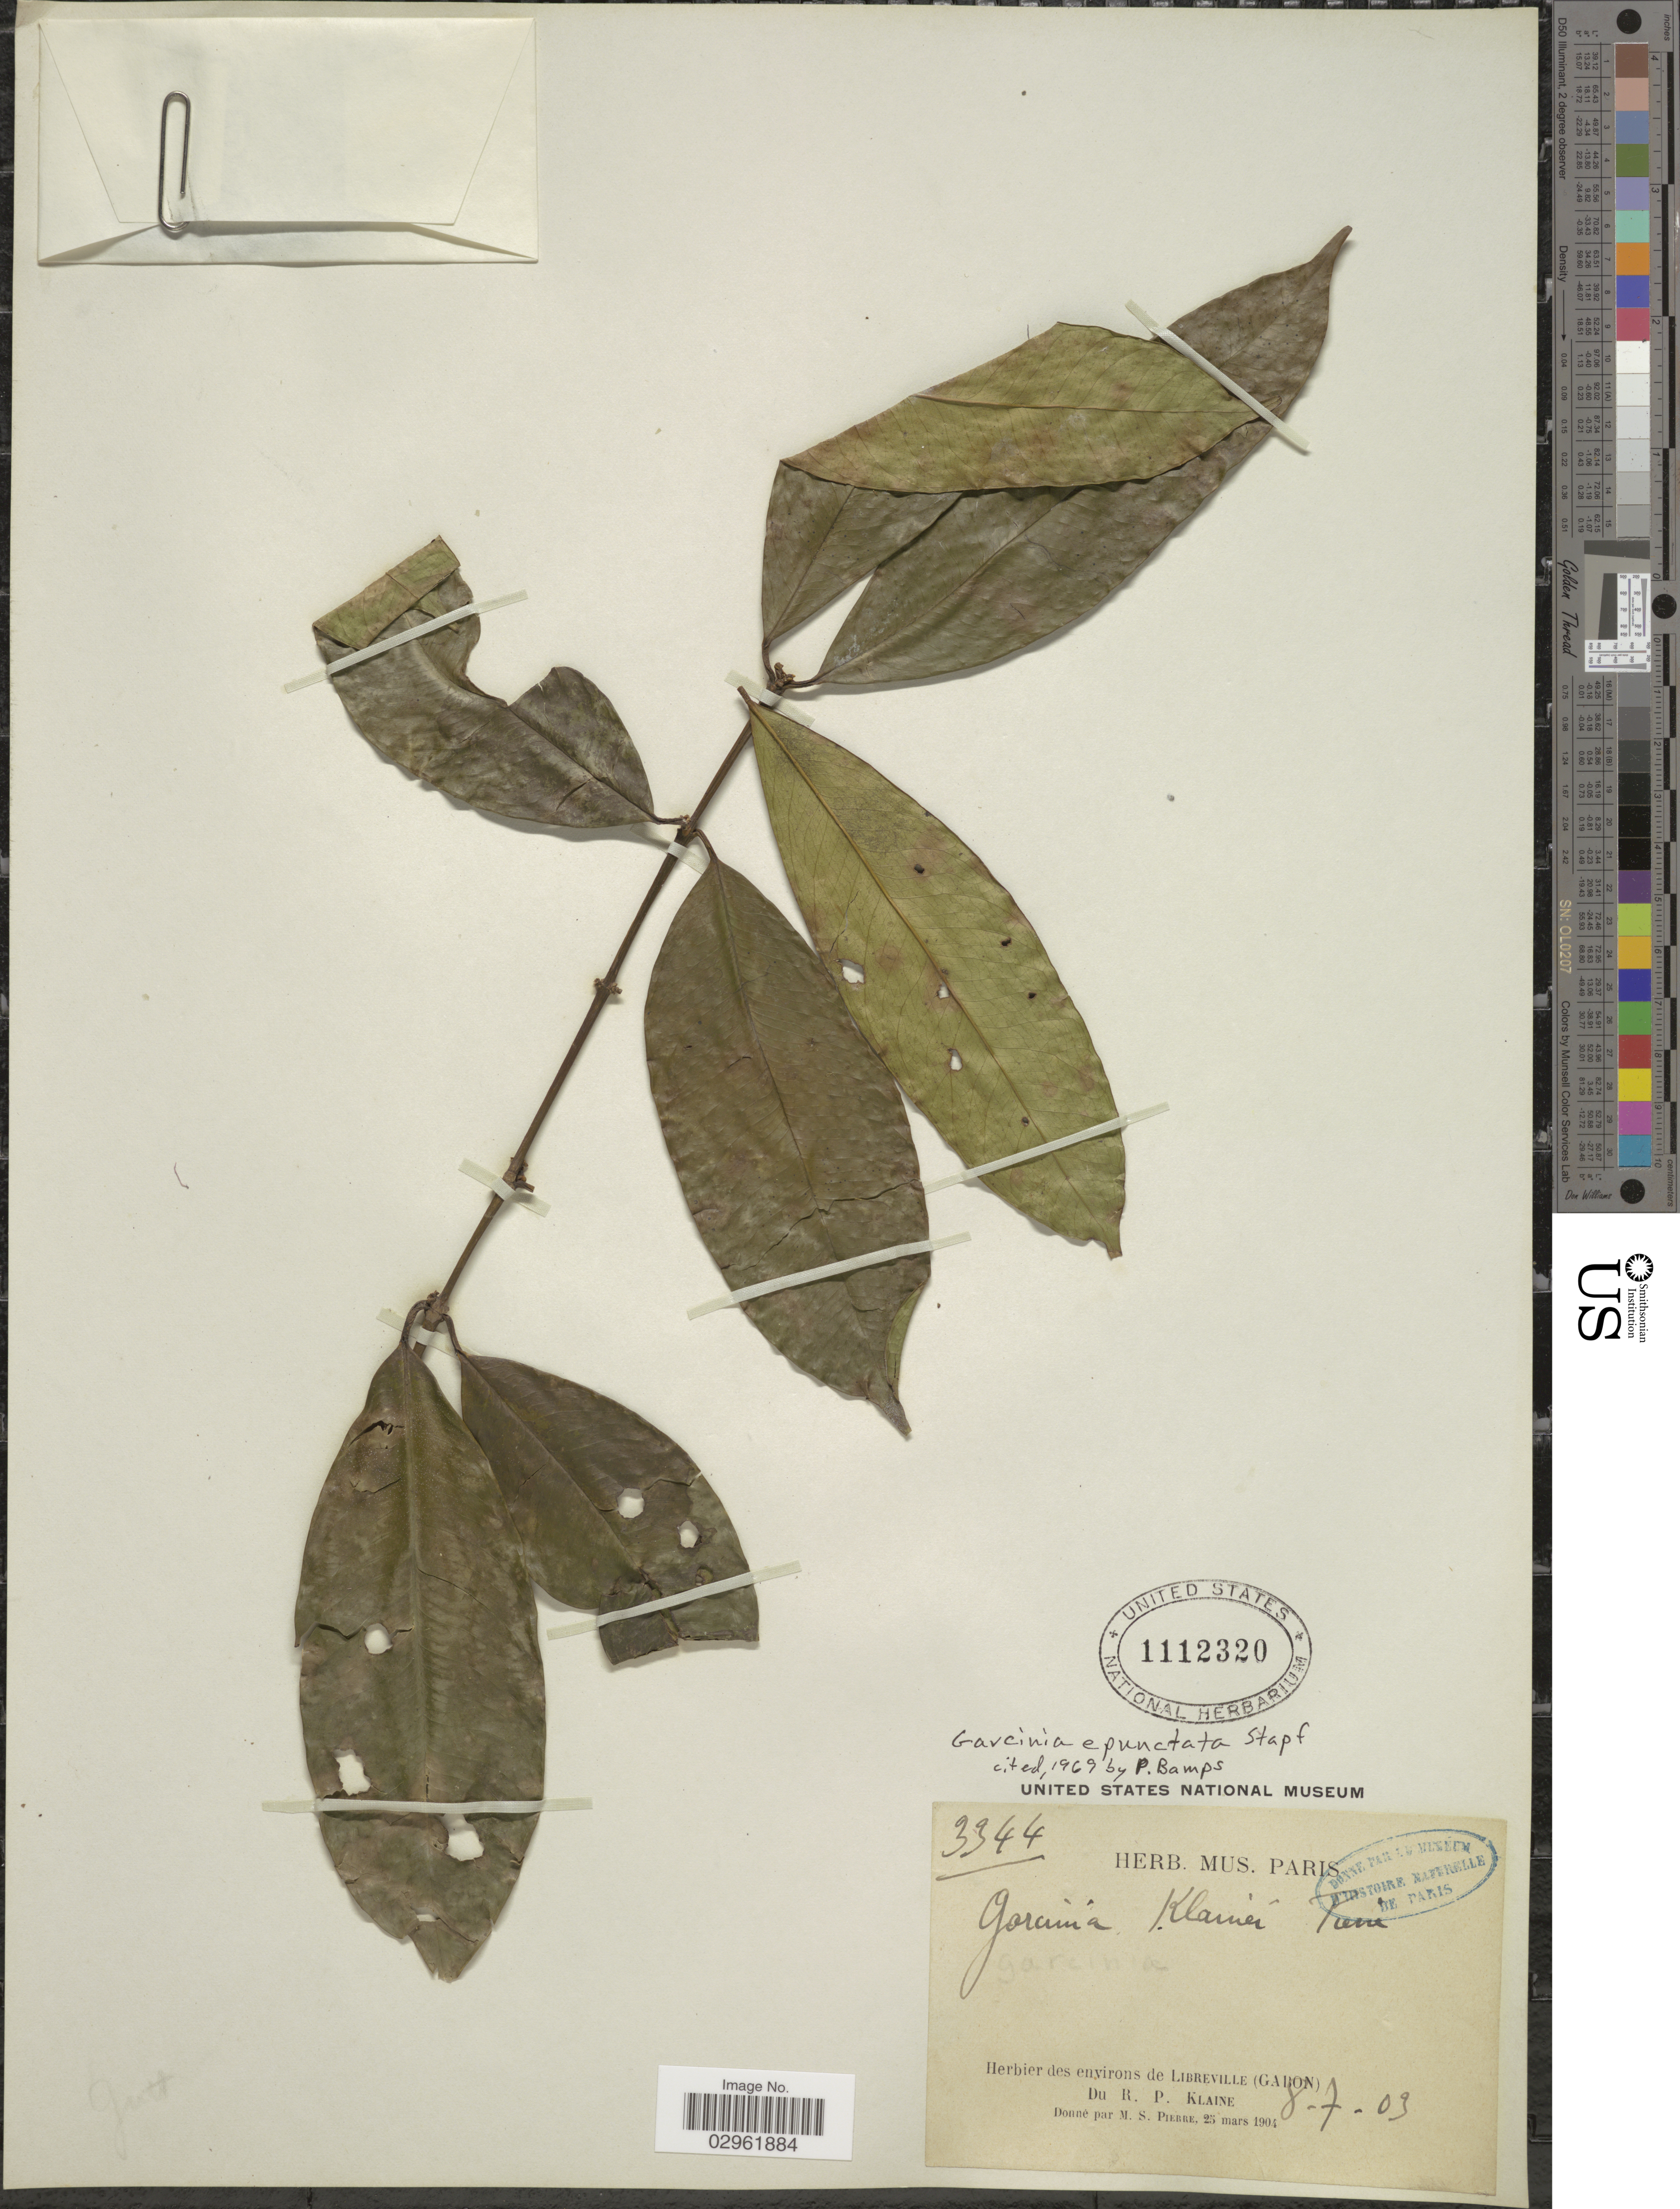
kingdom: Plantae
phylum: Tracheophyta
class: Magnoliopsida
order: Malpighiales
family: Clusiaceae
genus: Garcinia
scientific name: Garcinia epunctata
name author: Stapf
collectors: R. Klaine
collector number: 3344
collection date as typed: Transcribed d/m/y: 8/7/3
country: Gabon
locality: Des environs de Libreville (Gabon).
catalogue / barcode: US 1112320